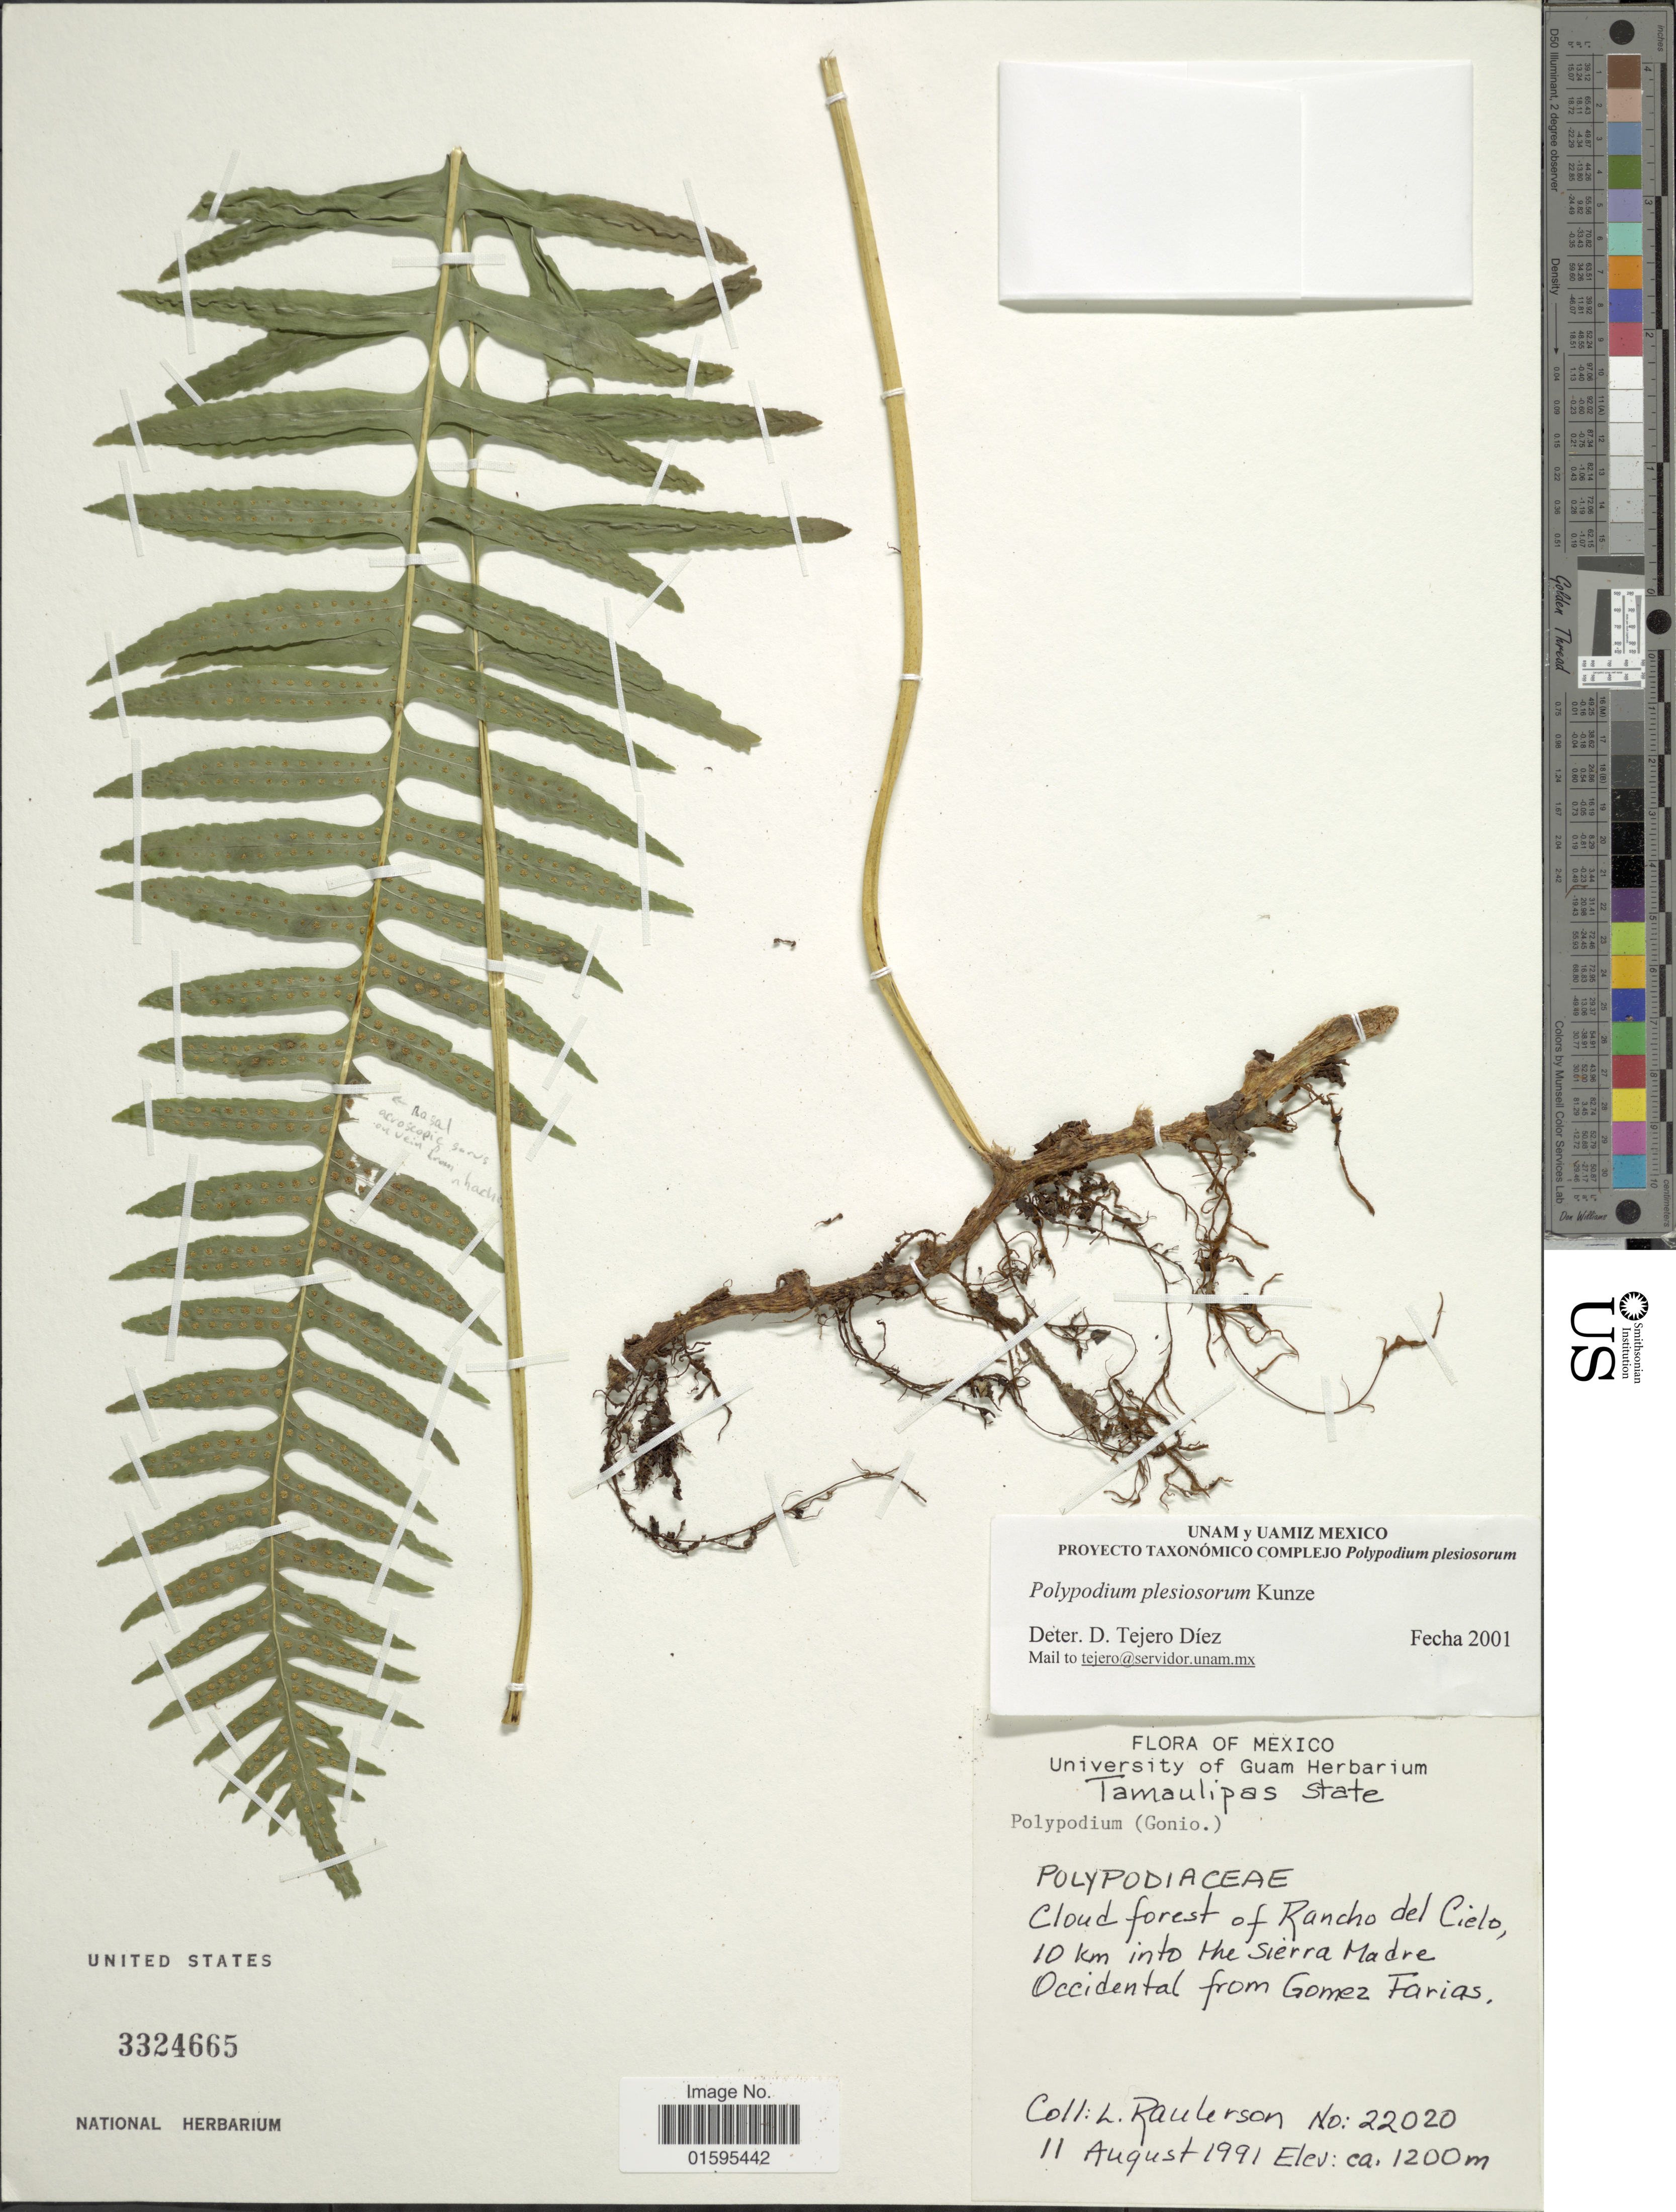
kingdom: Plantae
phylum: Tracheophyta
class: Polypodiopsida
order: Polypodiales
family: Polypodiaceae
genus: Polypodium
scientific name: Polypodium plesiosorum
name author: Kunze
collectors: L. Raulerson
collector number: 22020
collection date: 1991-08-11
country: Mexico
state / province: Tamaulipas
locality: Cloud forest of Rancho del Cielo, 10 km into the Sierra Madre, Occidental from Gomez Farias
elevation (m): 1200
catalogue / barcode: US 3324665